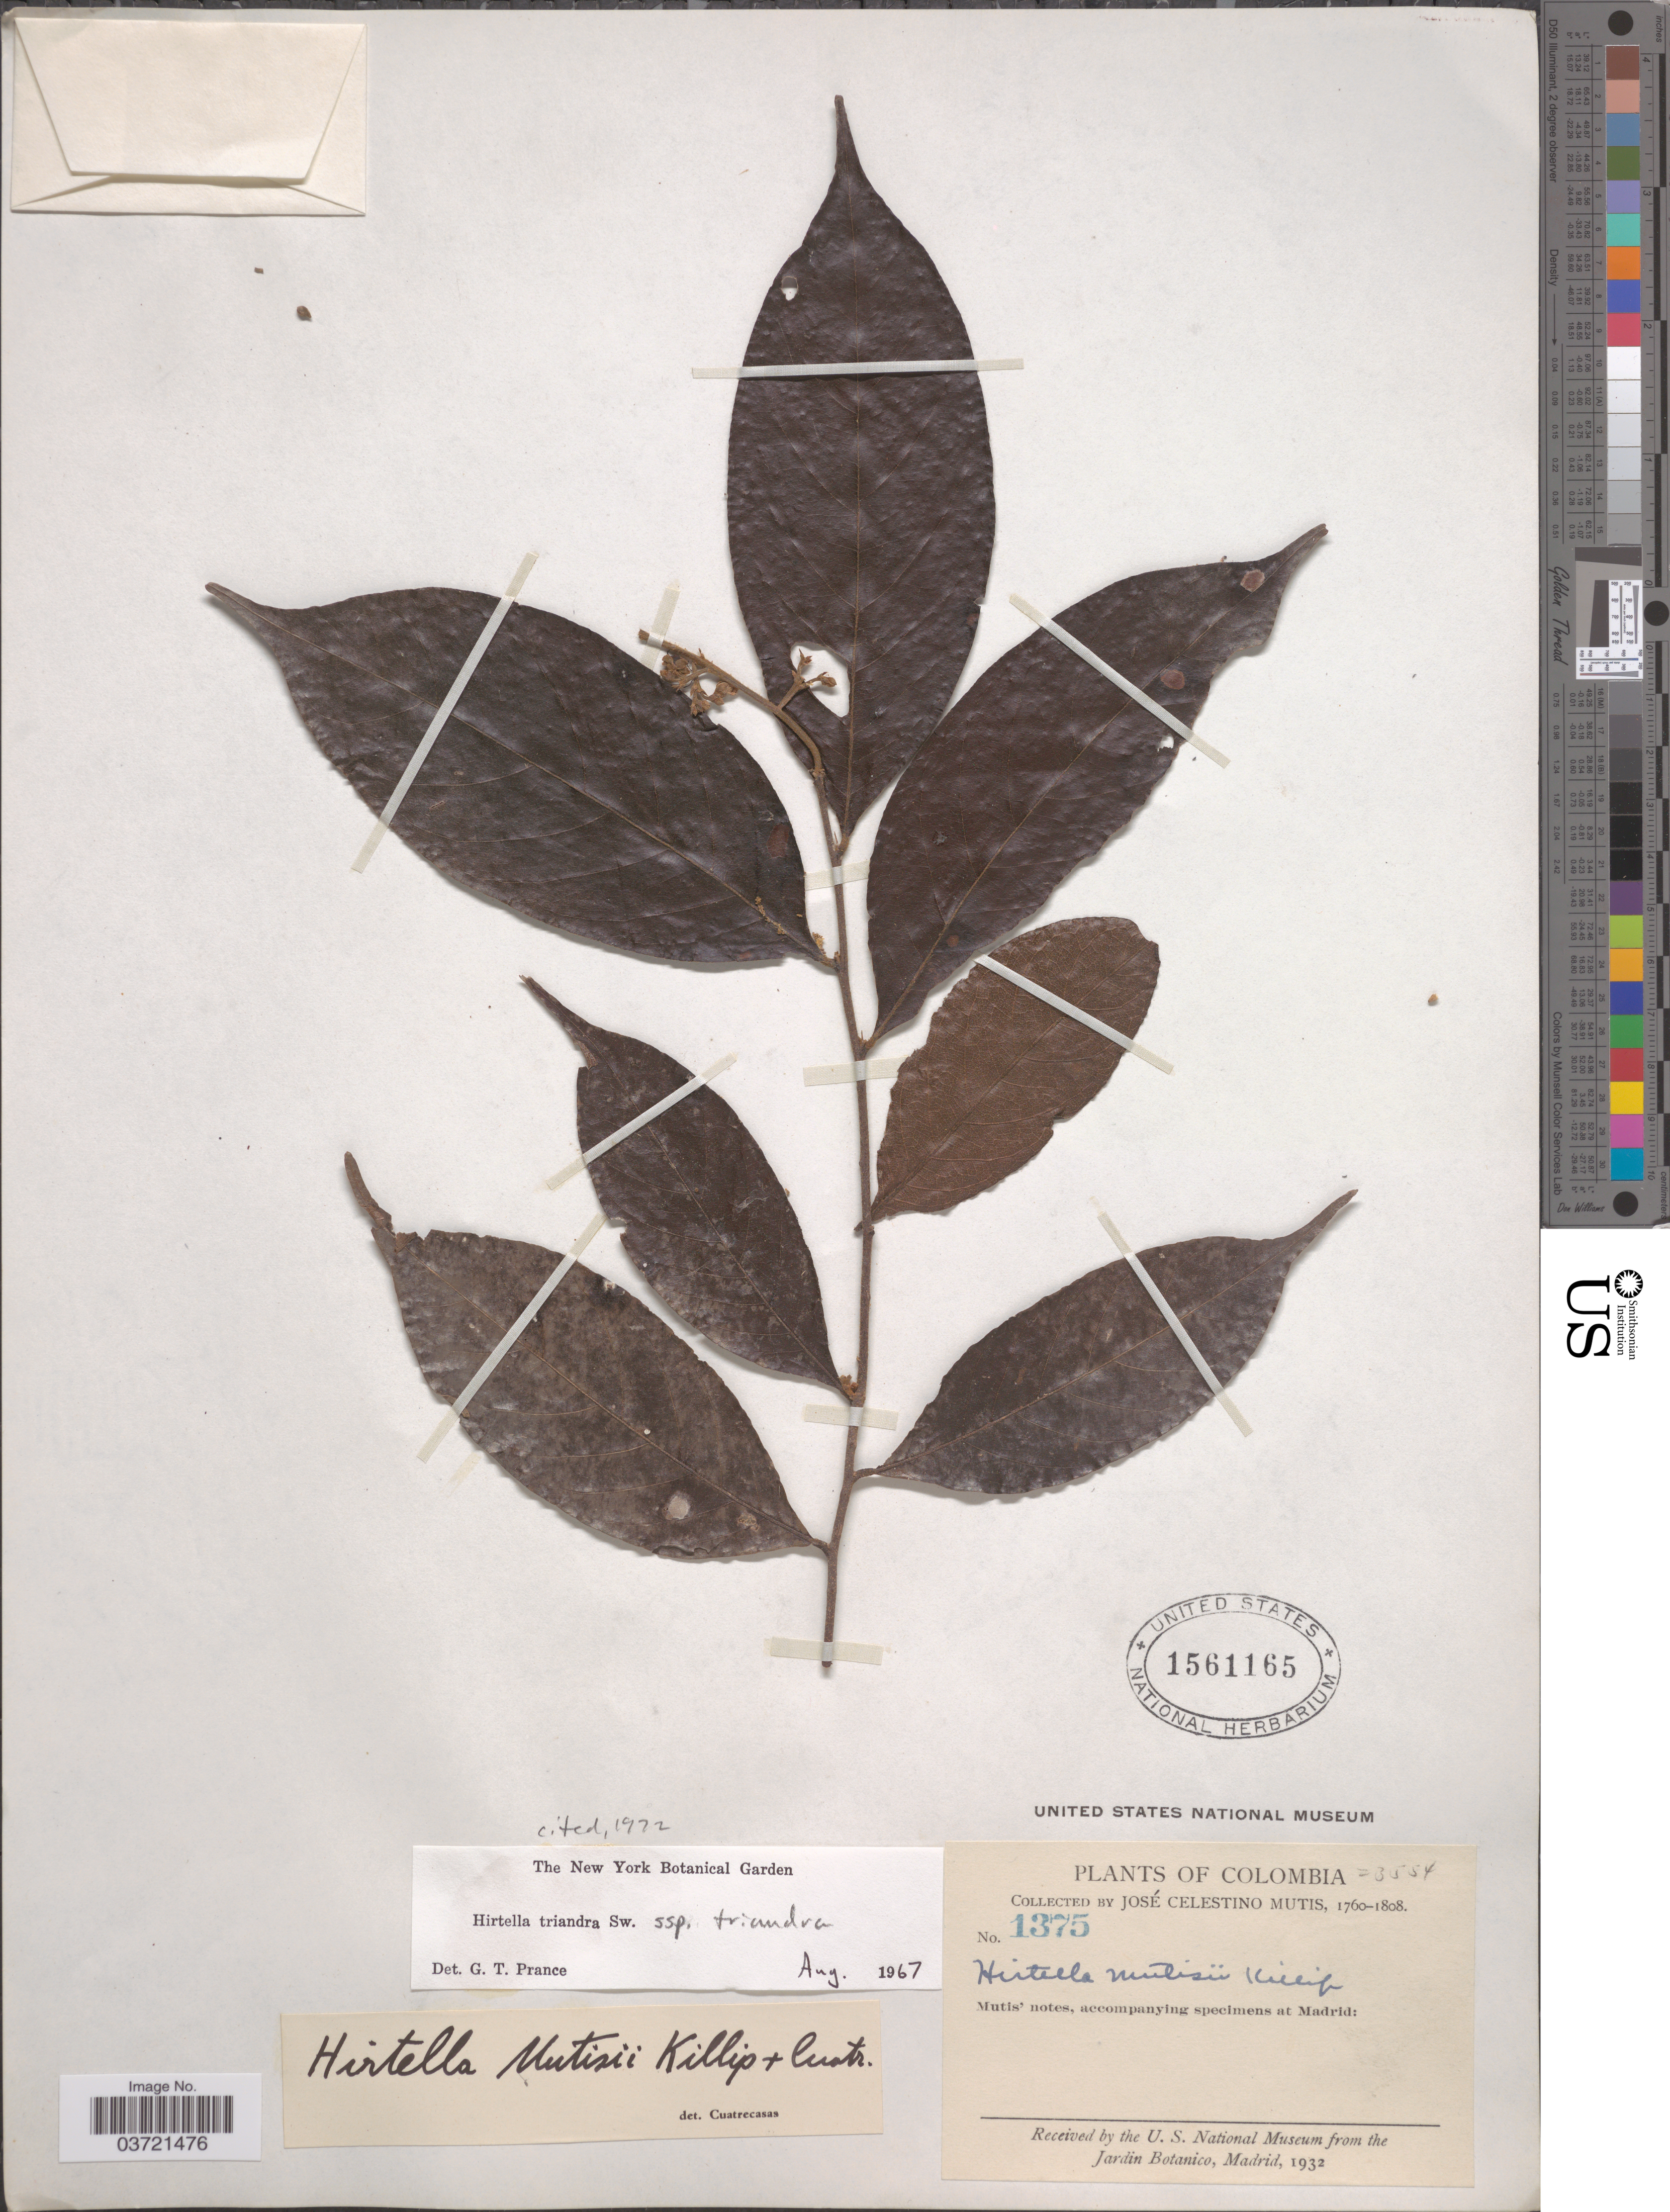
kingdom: Plantae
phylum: Tracheophyta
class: Magnoliopsida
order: Malpighiales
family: Chrysobalanaceae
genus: Hirtella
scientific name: Hirtella triandra subsp. triandra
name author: Sw.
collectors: J. C. B. Mutis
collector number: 1375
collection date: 1760/1808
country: Colombia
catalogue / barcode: US 1561165